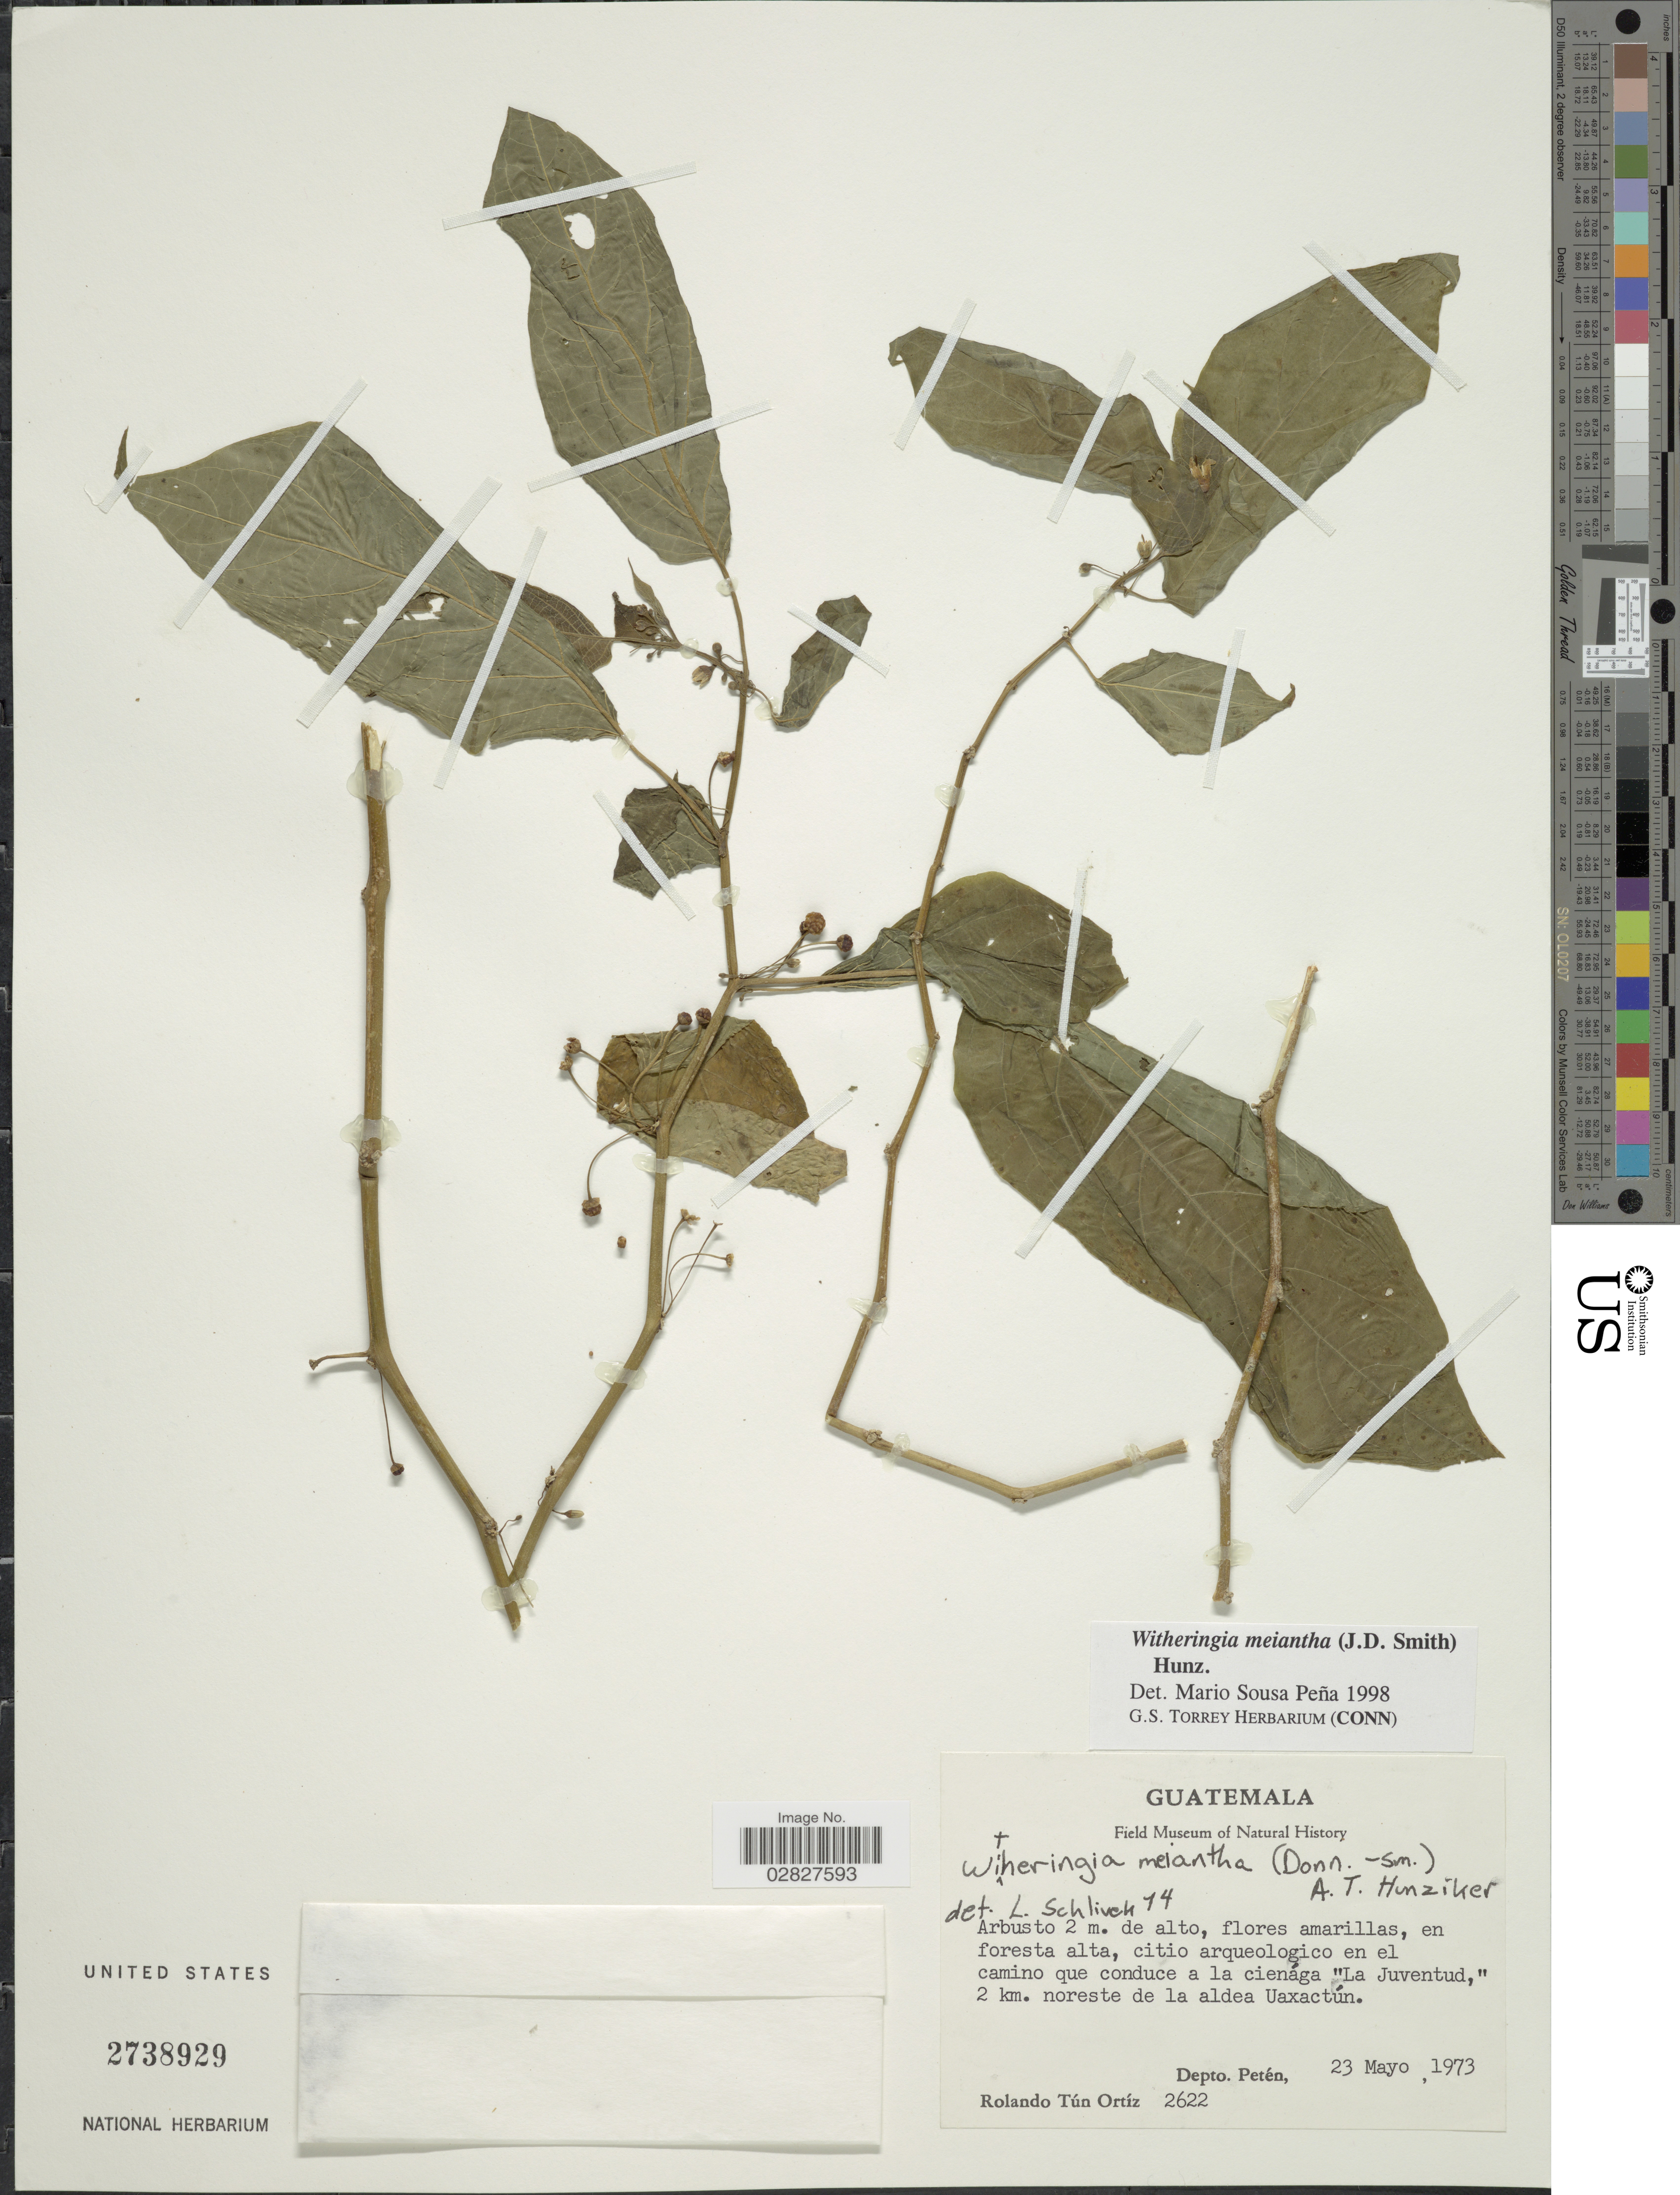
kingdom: Plantae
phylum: Tracheophyta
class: Magnoliopsida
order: Solanales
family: Solanaceae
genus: Witheringia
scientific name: Witheringia meiantha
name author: (Donn. Sm.) Hunz.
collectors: R. T. Ortíz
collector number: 2622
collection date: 1973-05-23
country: Guatemala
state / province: El Petén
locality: Citio arqueologico en el camino que conduce a la cienága "La Juventud," 2 km. noreste de la aldea Uaxactún. Depto. Petén.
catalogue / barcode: US 2738929